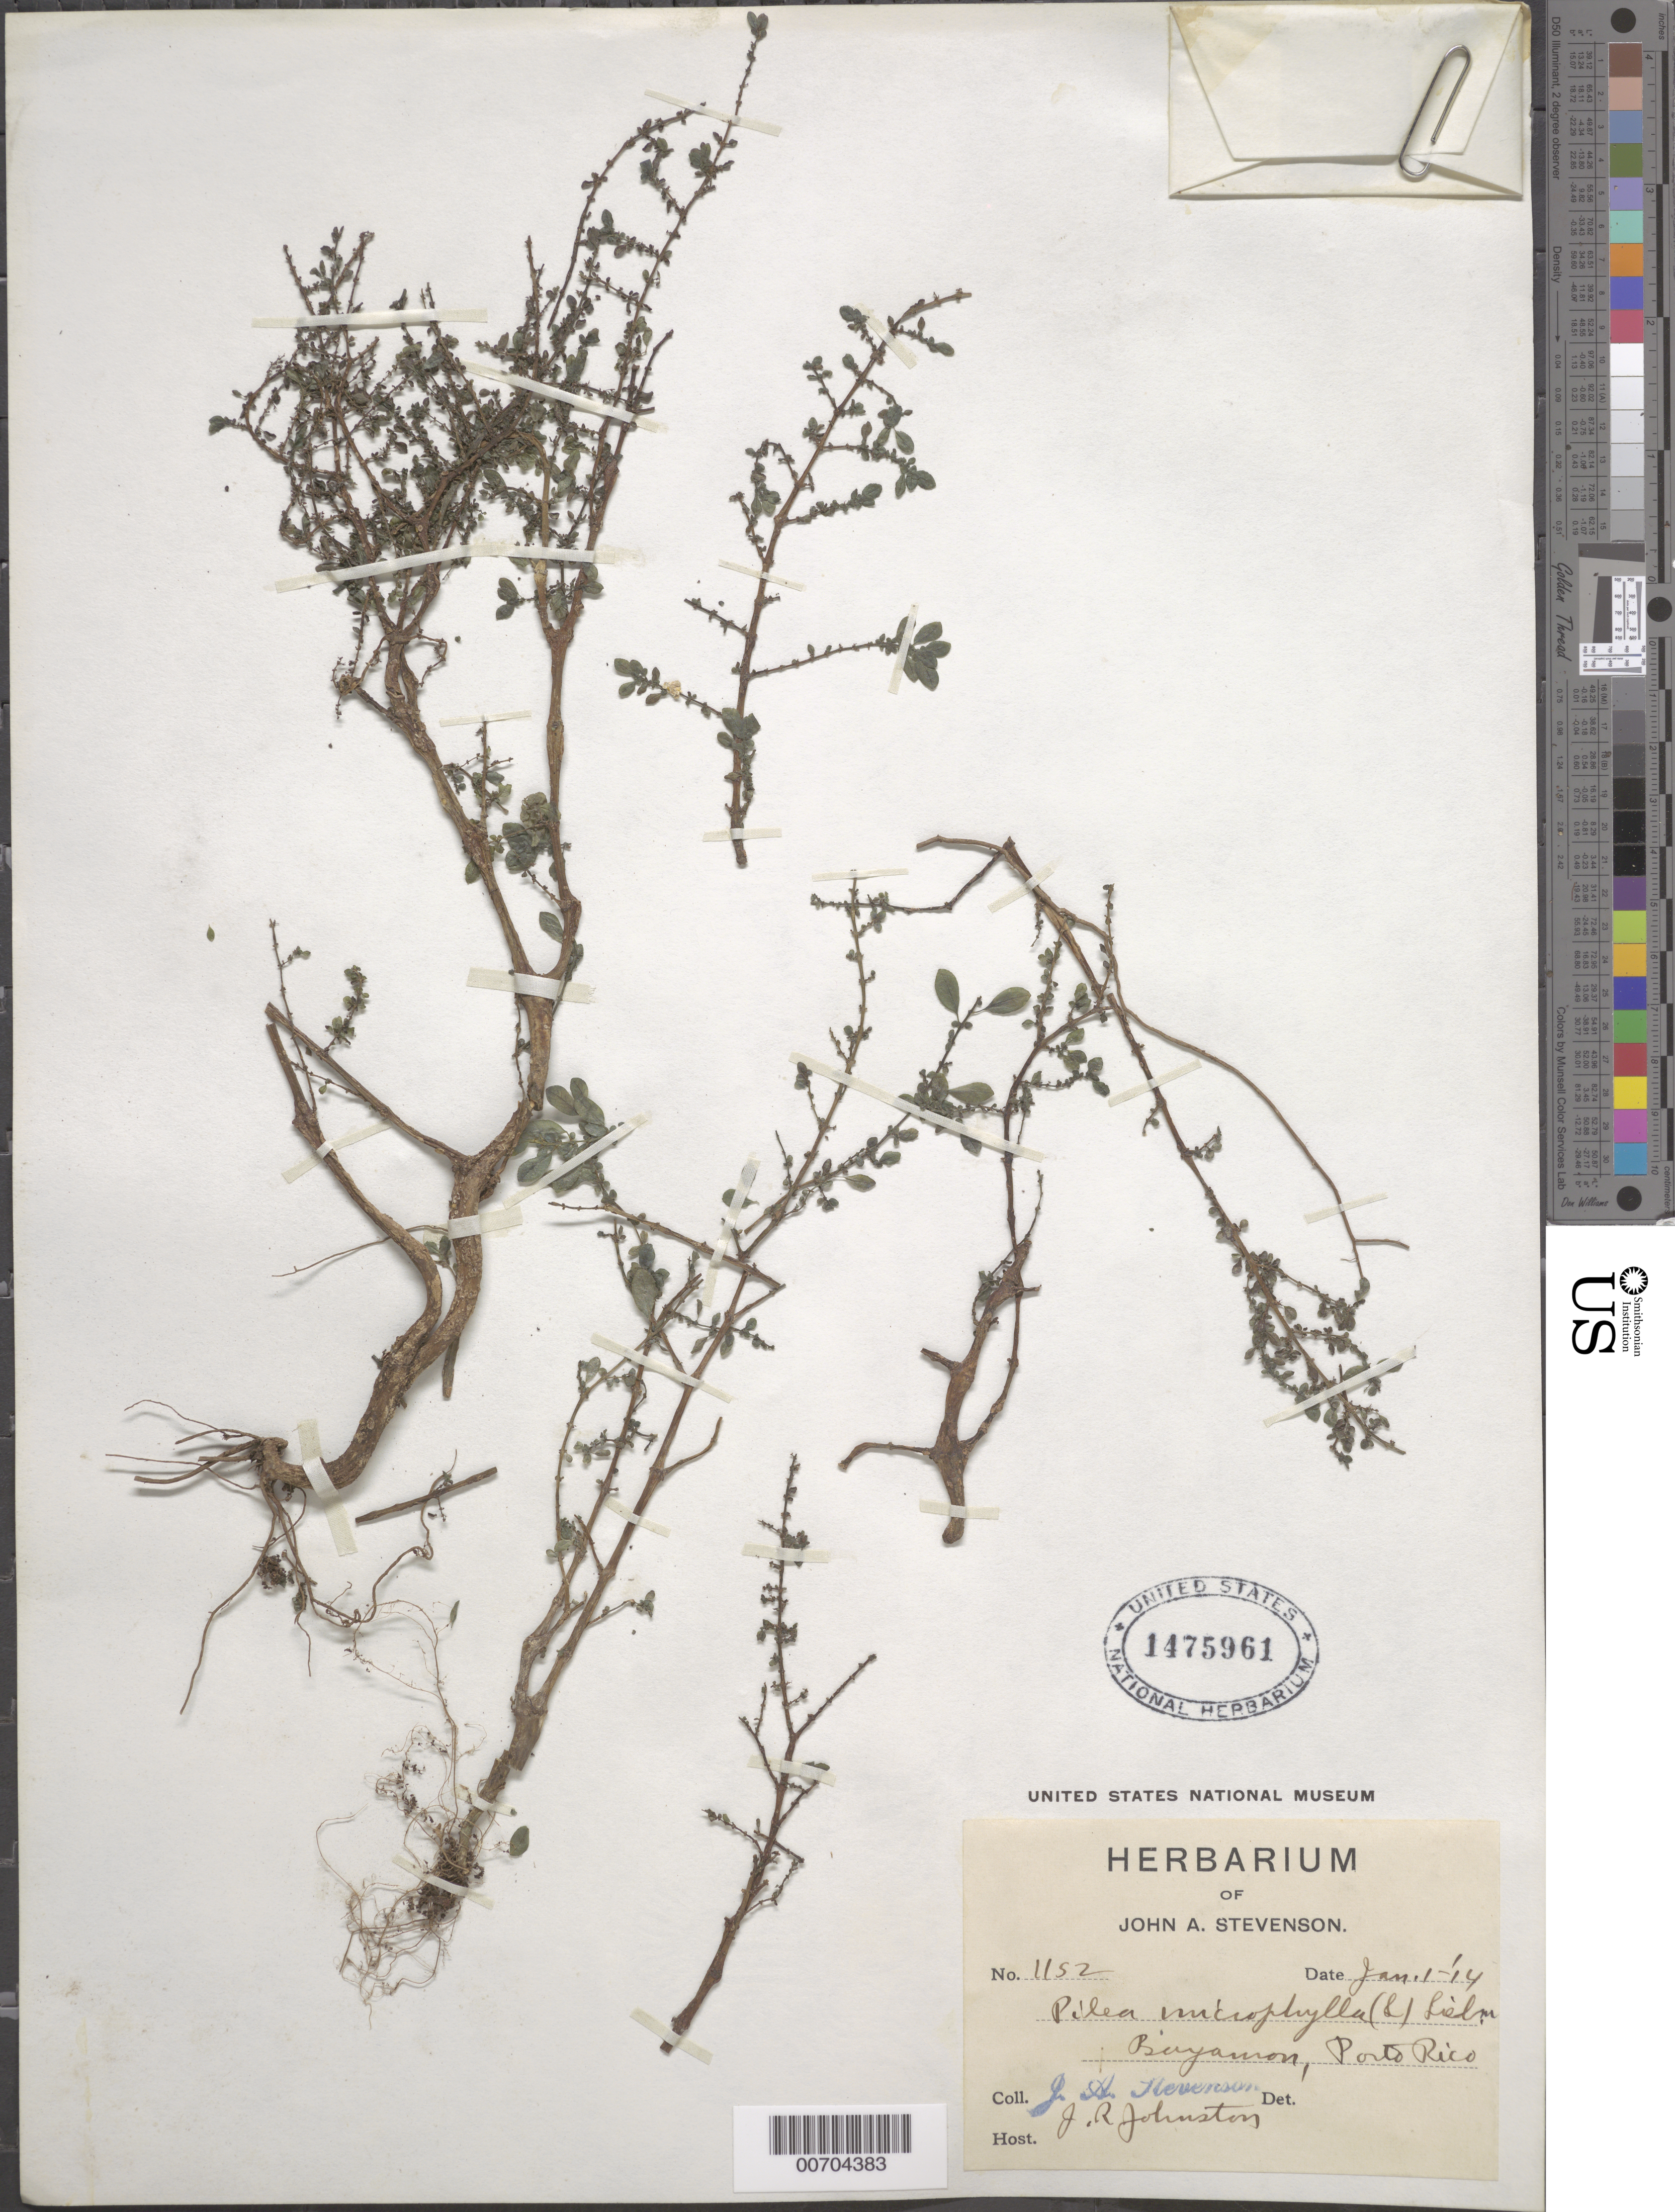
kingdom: Plantae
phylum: Tracheophyta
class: Magnoliopsida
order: Rosales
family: Urticaceae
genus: Pilea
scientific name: Pilea microphylla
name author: (L.) Liebm.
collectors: J. Stevenson & J. Johnston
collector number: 1152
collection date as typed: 01 Jan 1914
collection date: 1914-01-01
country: Puerto Rico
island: Greater Antilles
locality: Bayamon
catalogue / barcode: US 1475961